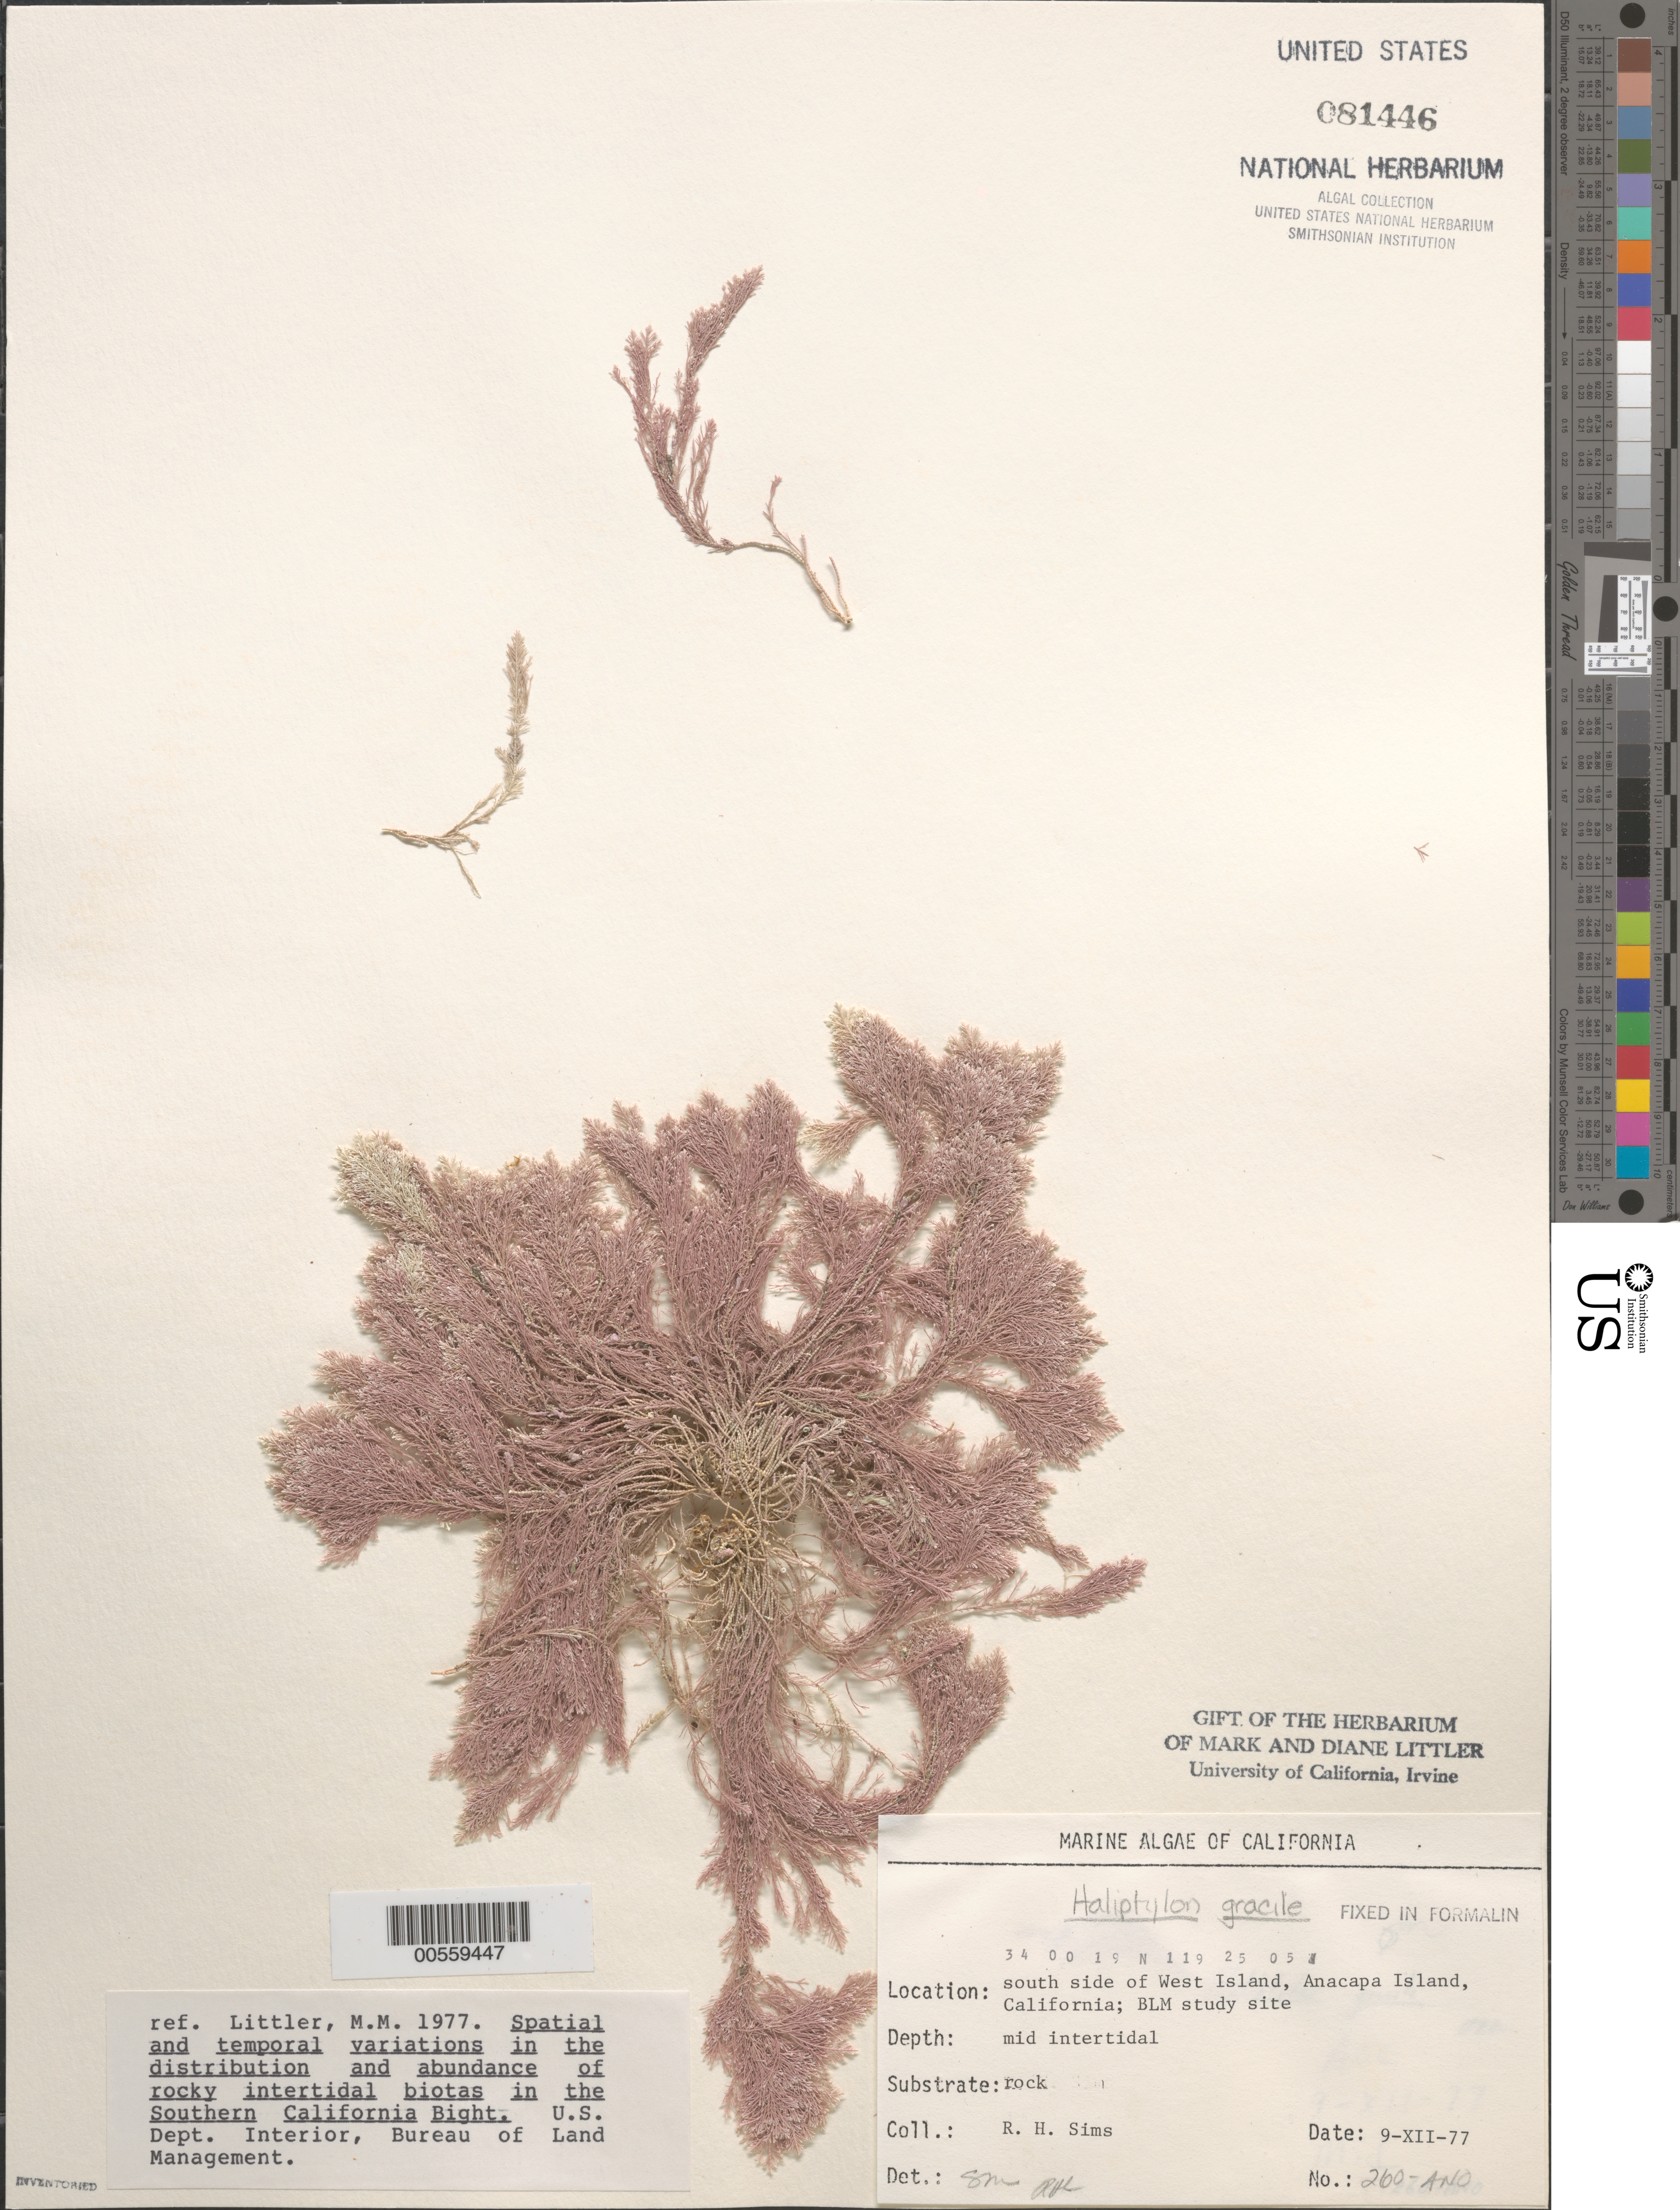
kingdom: Plantae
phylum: Rhodophyta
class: Florideophyceae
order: Corallinales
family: Corallinaceae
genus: Jania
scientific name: Jania rosea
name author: (Lam.) Decne.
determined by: Algae name updating Project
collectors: R. H. Sims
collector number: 260-ANO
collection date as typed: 09 Dec 1977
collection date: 1977-12-09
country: United States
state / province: California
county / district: Ventura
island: Anacapa Island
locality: South side of west island, near Cat Rock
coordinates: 34 00 19 N, 119 25 05 W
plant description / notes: BLM-SOCALBIGHT Rocky Intertidal Survey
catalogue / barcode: US 81446